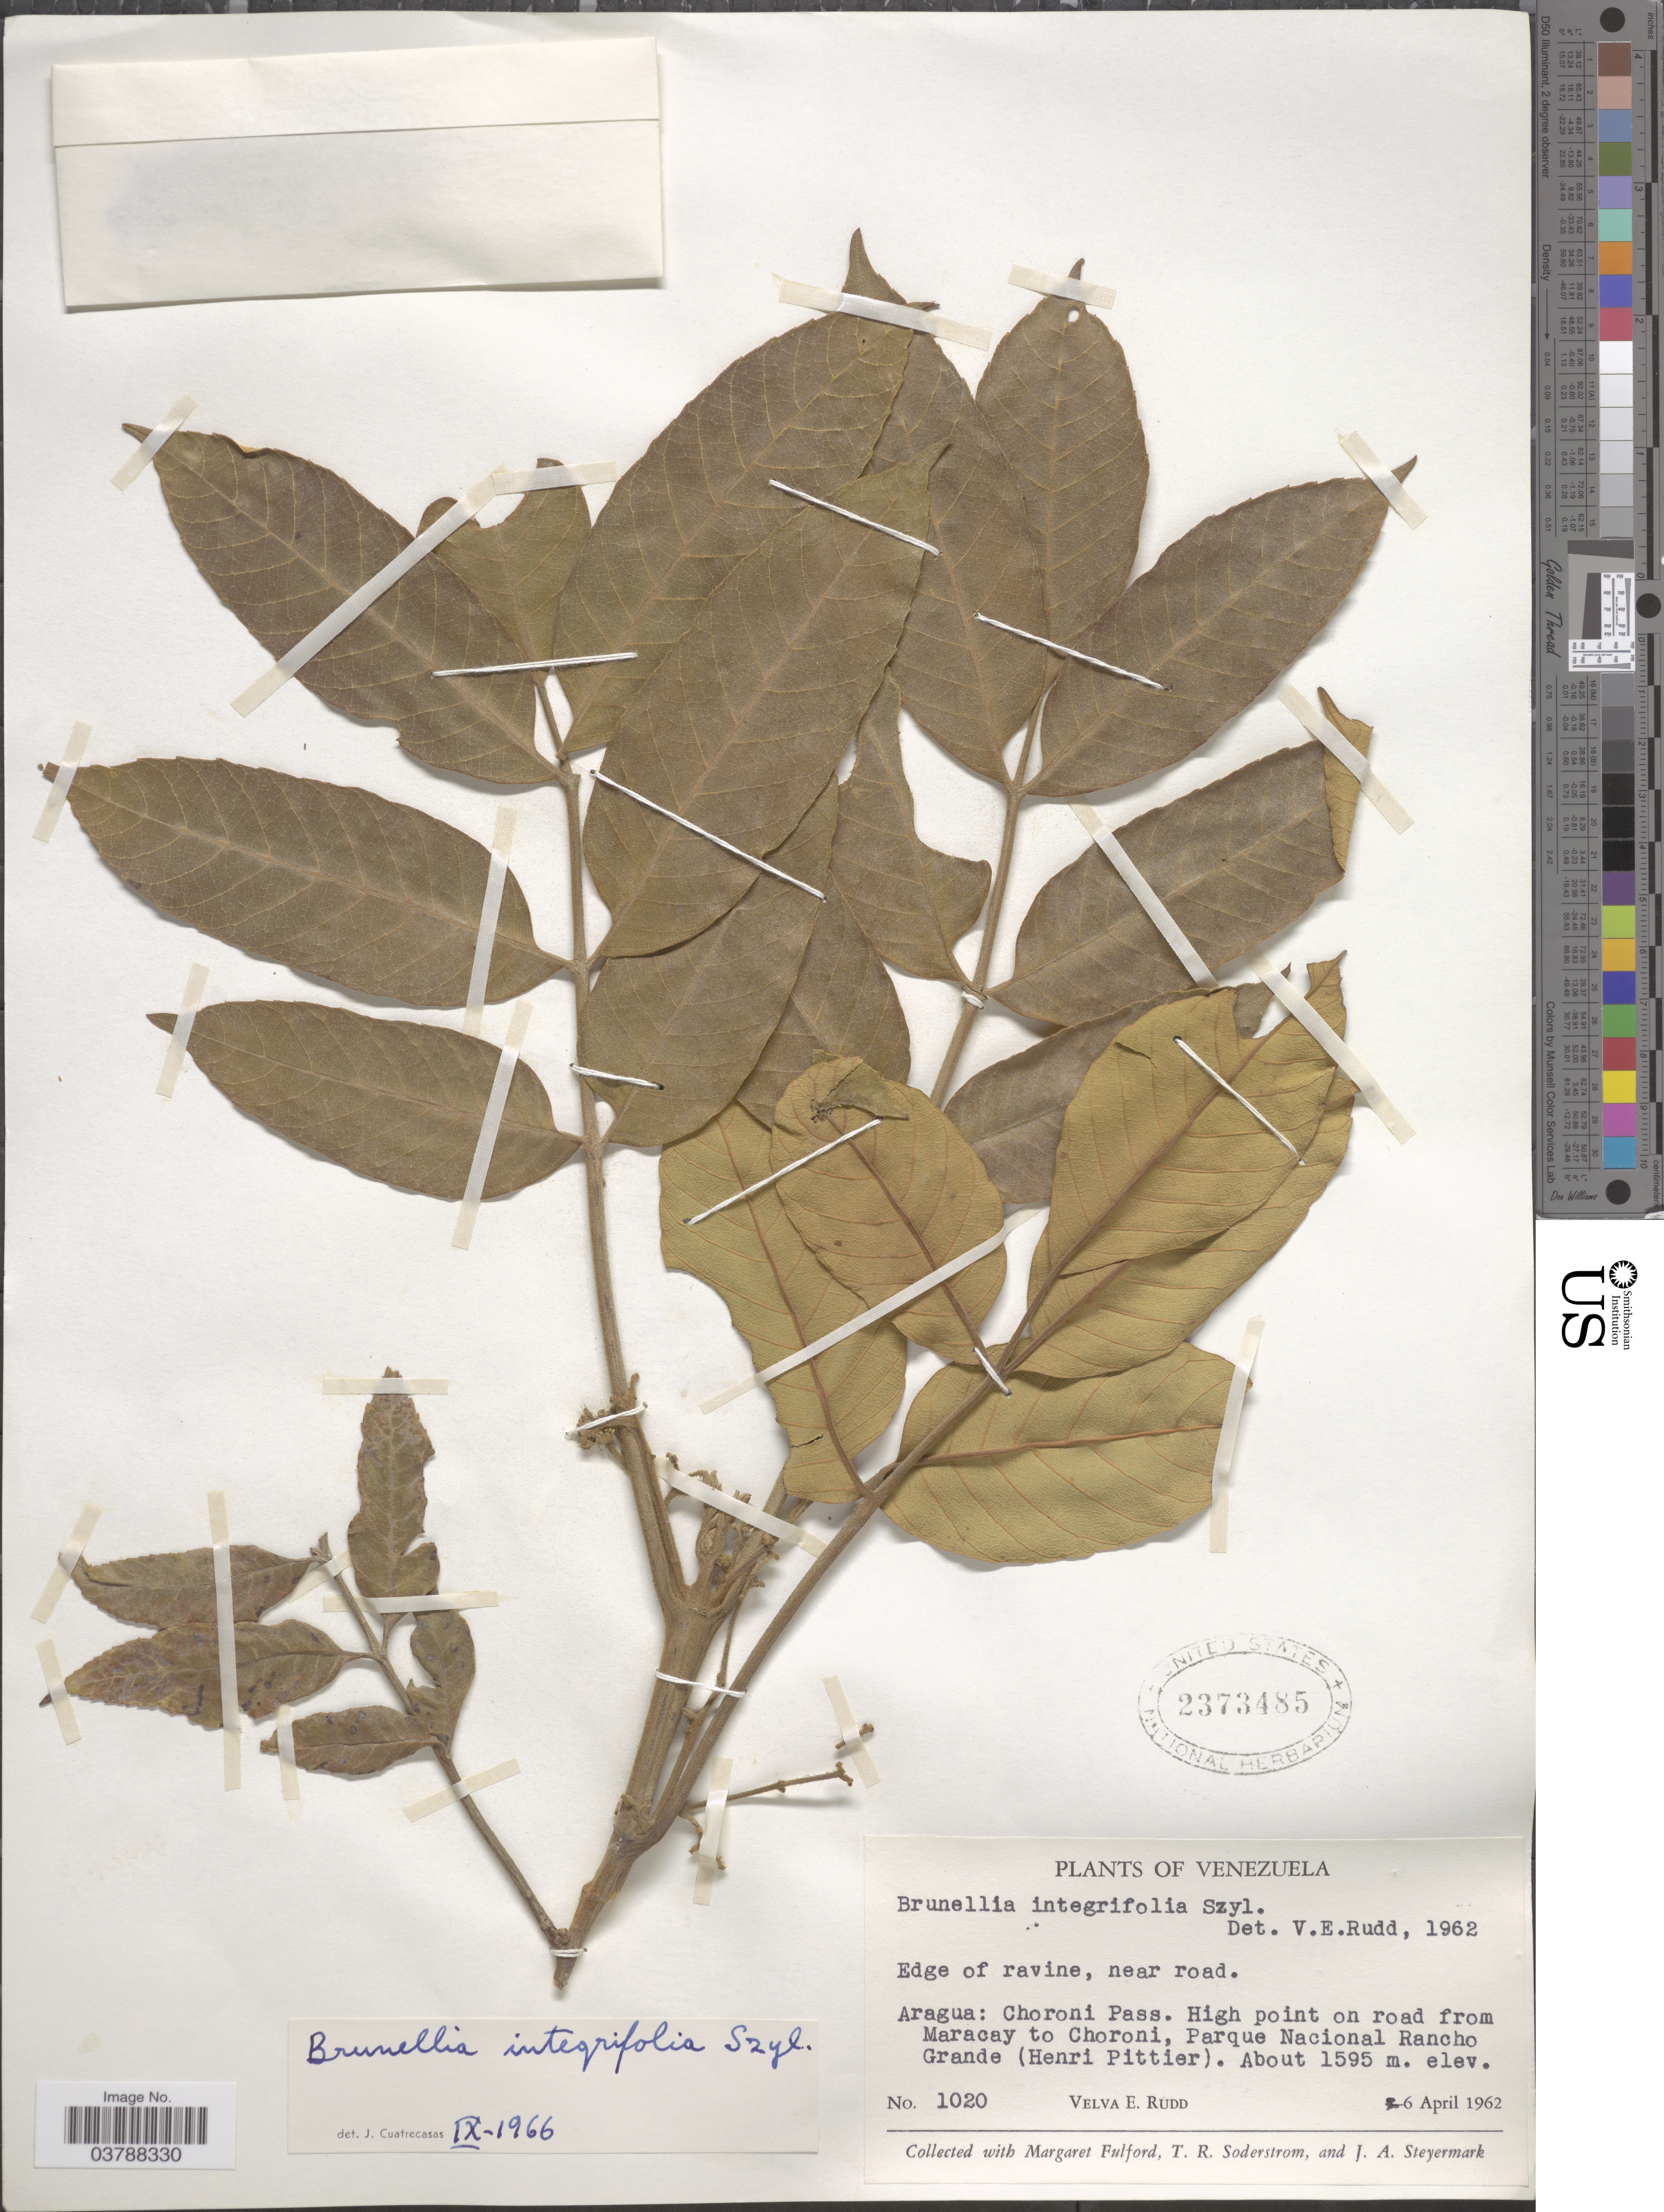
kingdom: Plantae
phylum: Tracheophyta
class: Magnoliopsida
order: Oxalidales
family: Brunelliaceae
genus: Brunellia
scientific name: Brunellia integrifolia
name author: Szyszyl.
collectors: V. E. Rudd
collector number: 1020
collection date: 1962-04-06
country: Venezuela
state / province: Aragua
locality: Choroni Pass. High point on road from Maracay to Choroni, Parque Nacional Rancho Grande (Henri Pittier).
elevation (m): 1595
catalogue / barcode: US 2373485